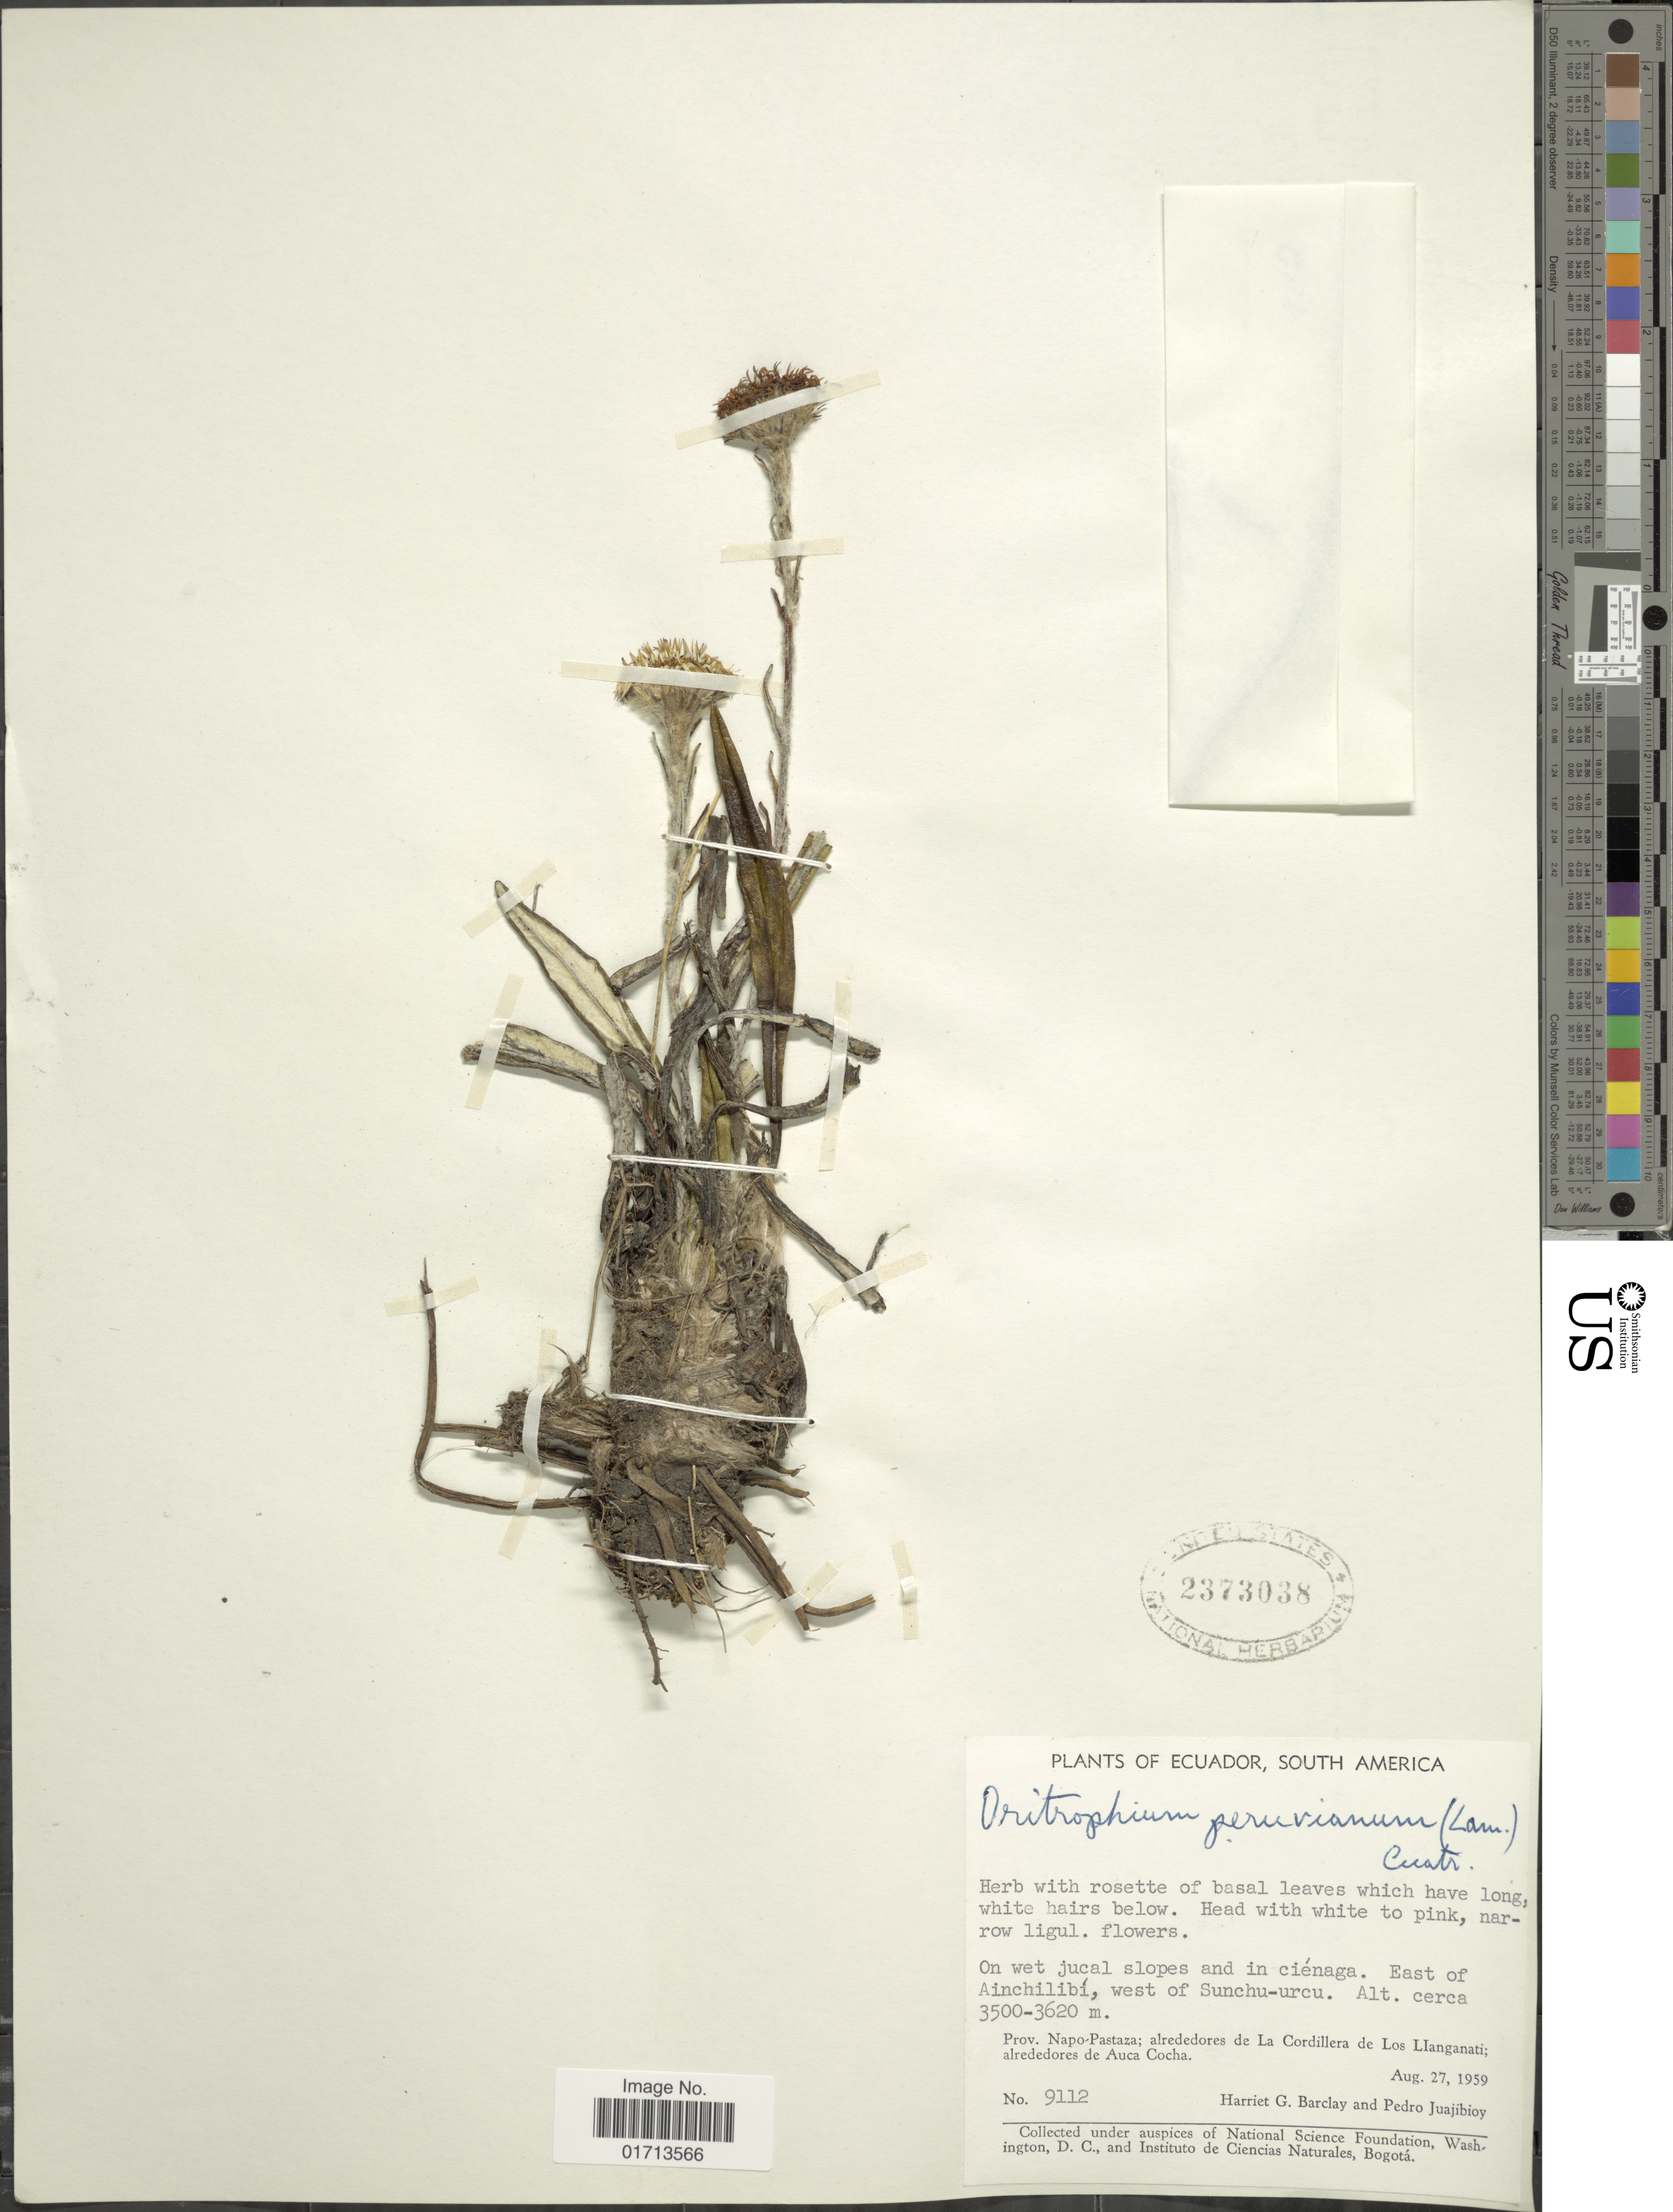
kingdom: Plantae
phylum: Tracheophyta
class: Magnoliopsida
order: Asterales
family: Asteraceae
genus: Oritrophium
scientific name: Oritrophium peruvianum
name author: (Lam.) Cuatrec.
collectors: H. G. Barclay & P. Juajibioy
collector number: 9112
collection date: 1959-08-27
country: Ecuador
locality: Prov. Napo-Pastaza: alrededores de La Cordillera de Los Llanganati; alrededores de Auca Cocha, on wet jucal slopes and in cienaga, east of Ainchilibi, west of Sunchu-urcu.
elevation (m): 3500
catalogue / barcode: US 2373038